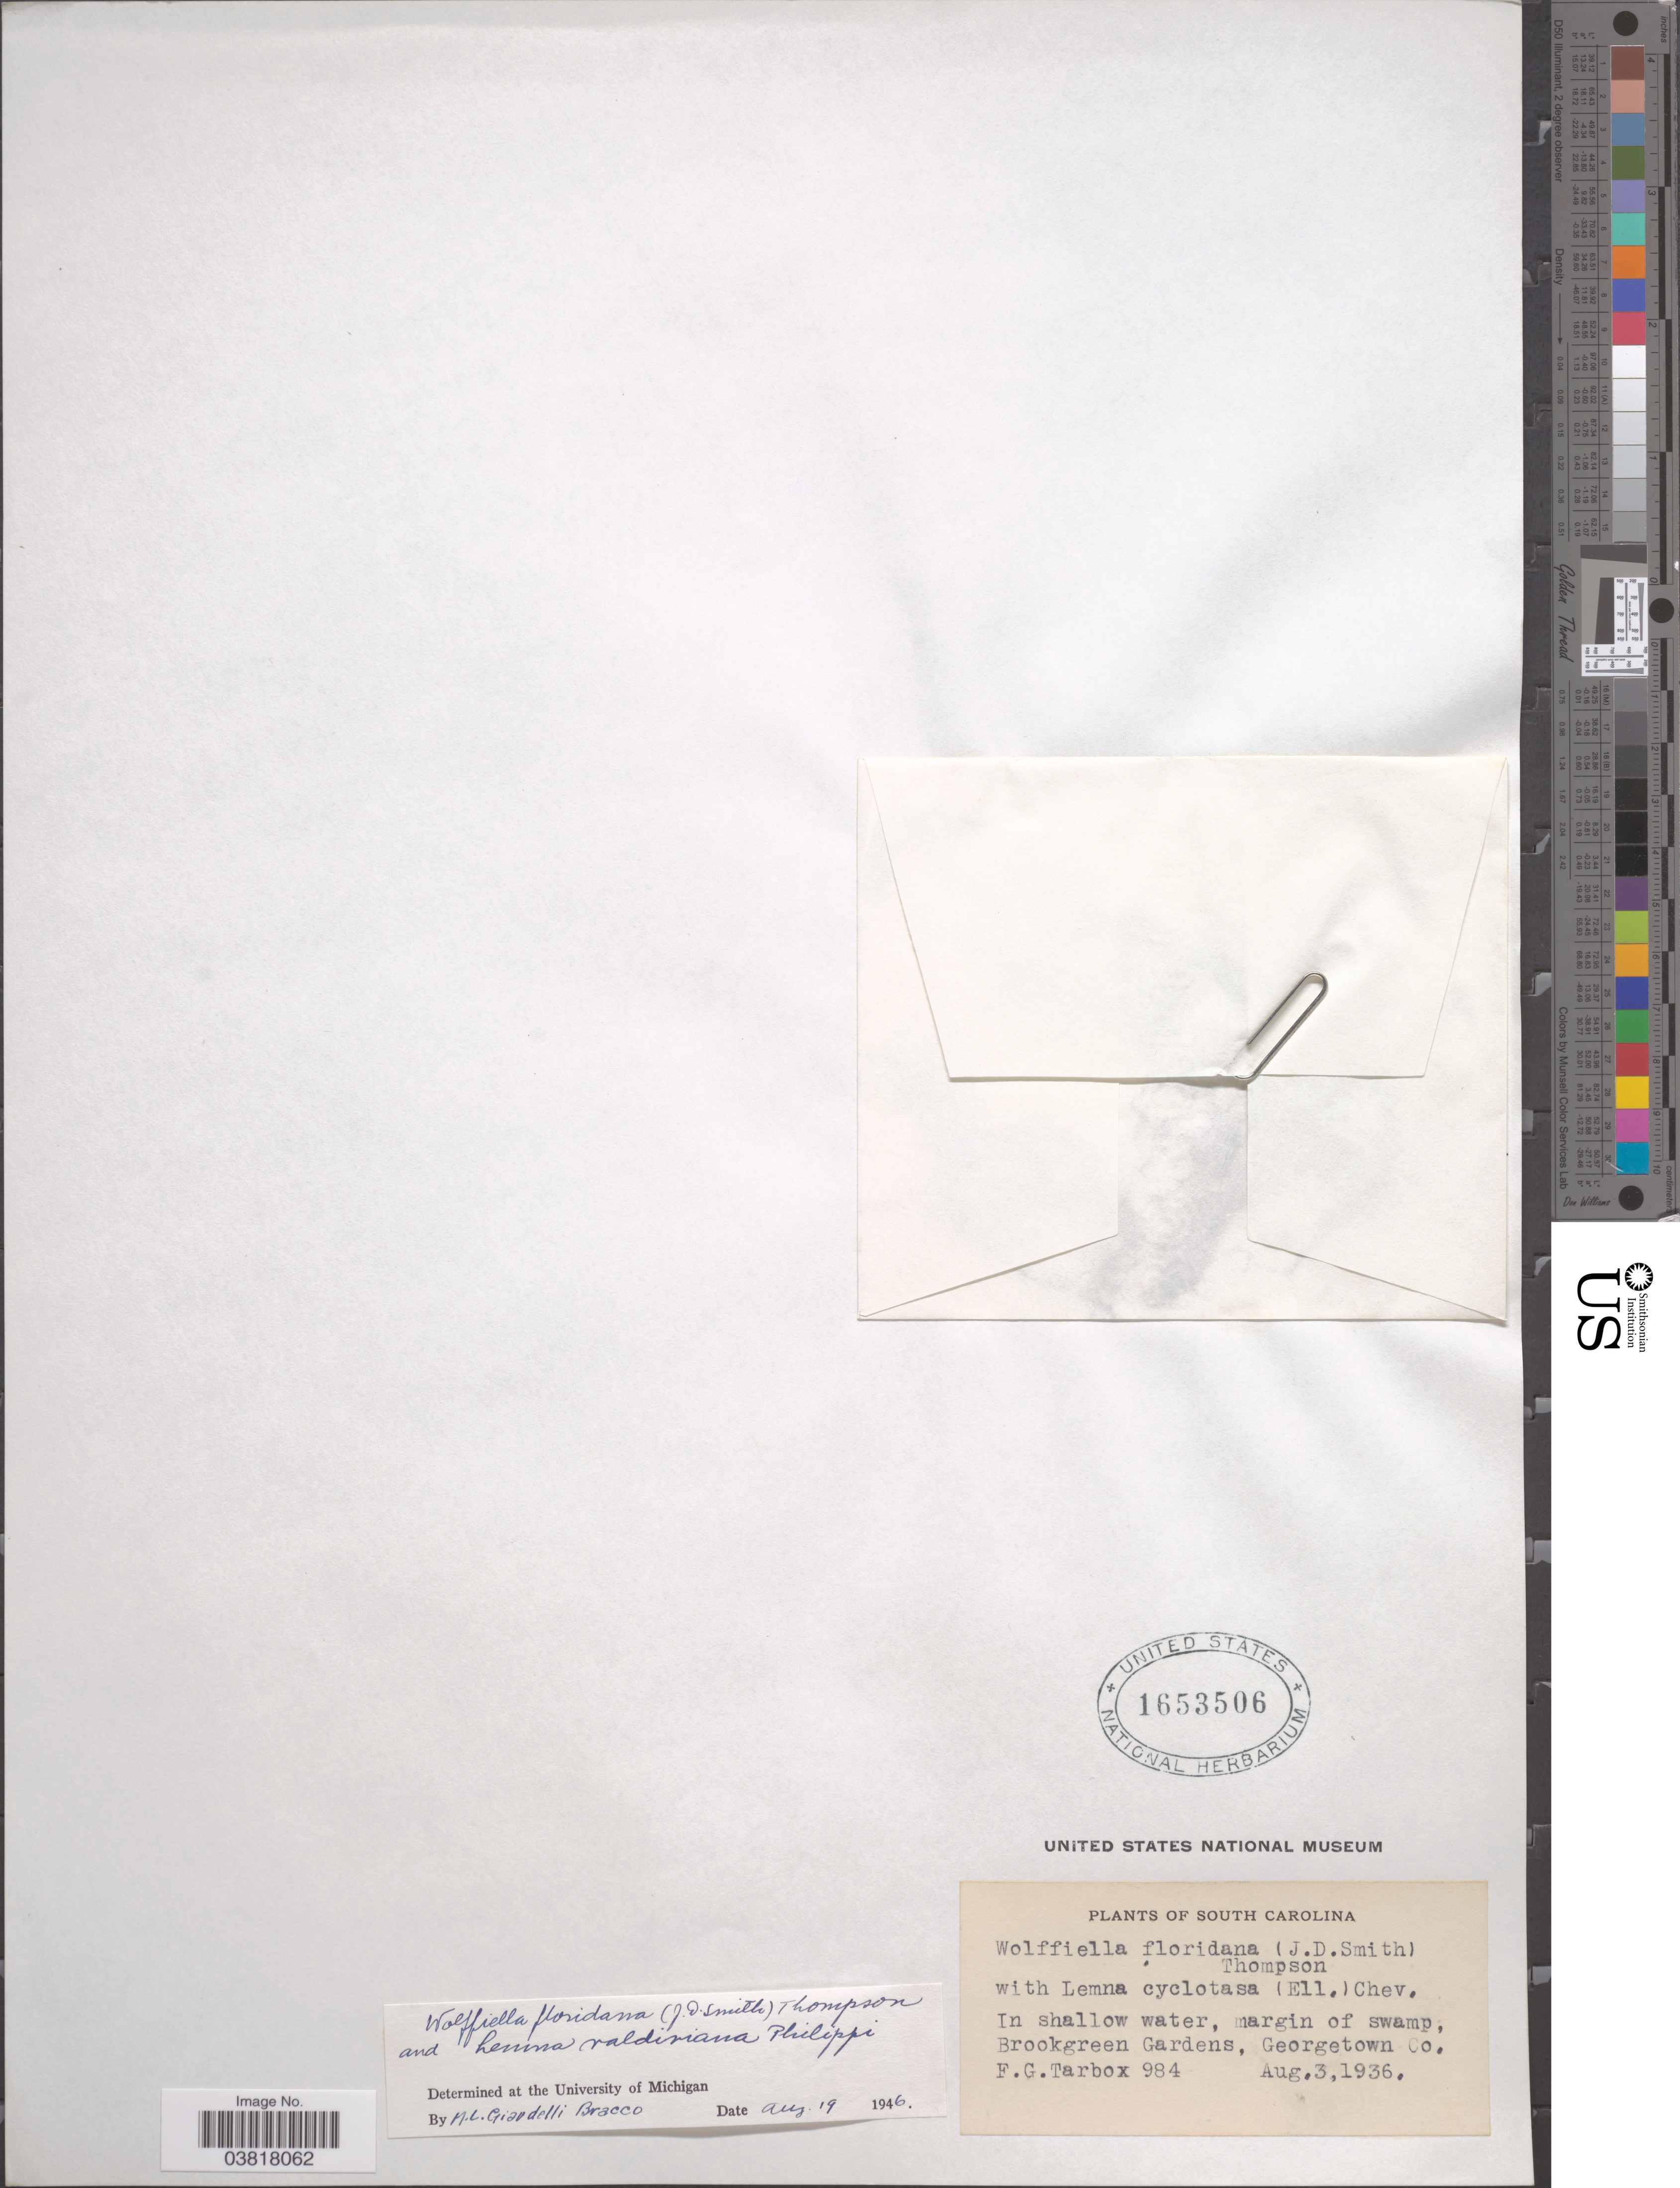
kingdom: Plantae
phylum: Tracheophyta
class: Liliopsida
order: Alismatales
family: Araceae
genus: Wolffiella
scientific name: Wolffiella floridana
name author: (Donn. Sm.) C.H. Thomps.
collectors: F. Tarbox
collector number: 984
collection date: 1936-08-03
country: United States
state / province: South Carolina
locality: Margin of swamp, Brookgreen Gardens, Georgetown Co.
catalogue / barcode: US 1653506